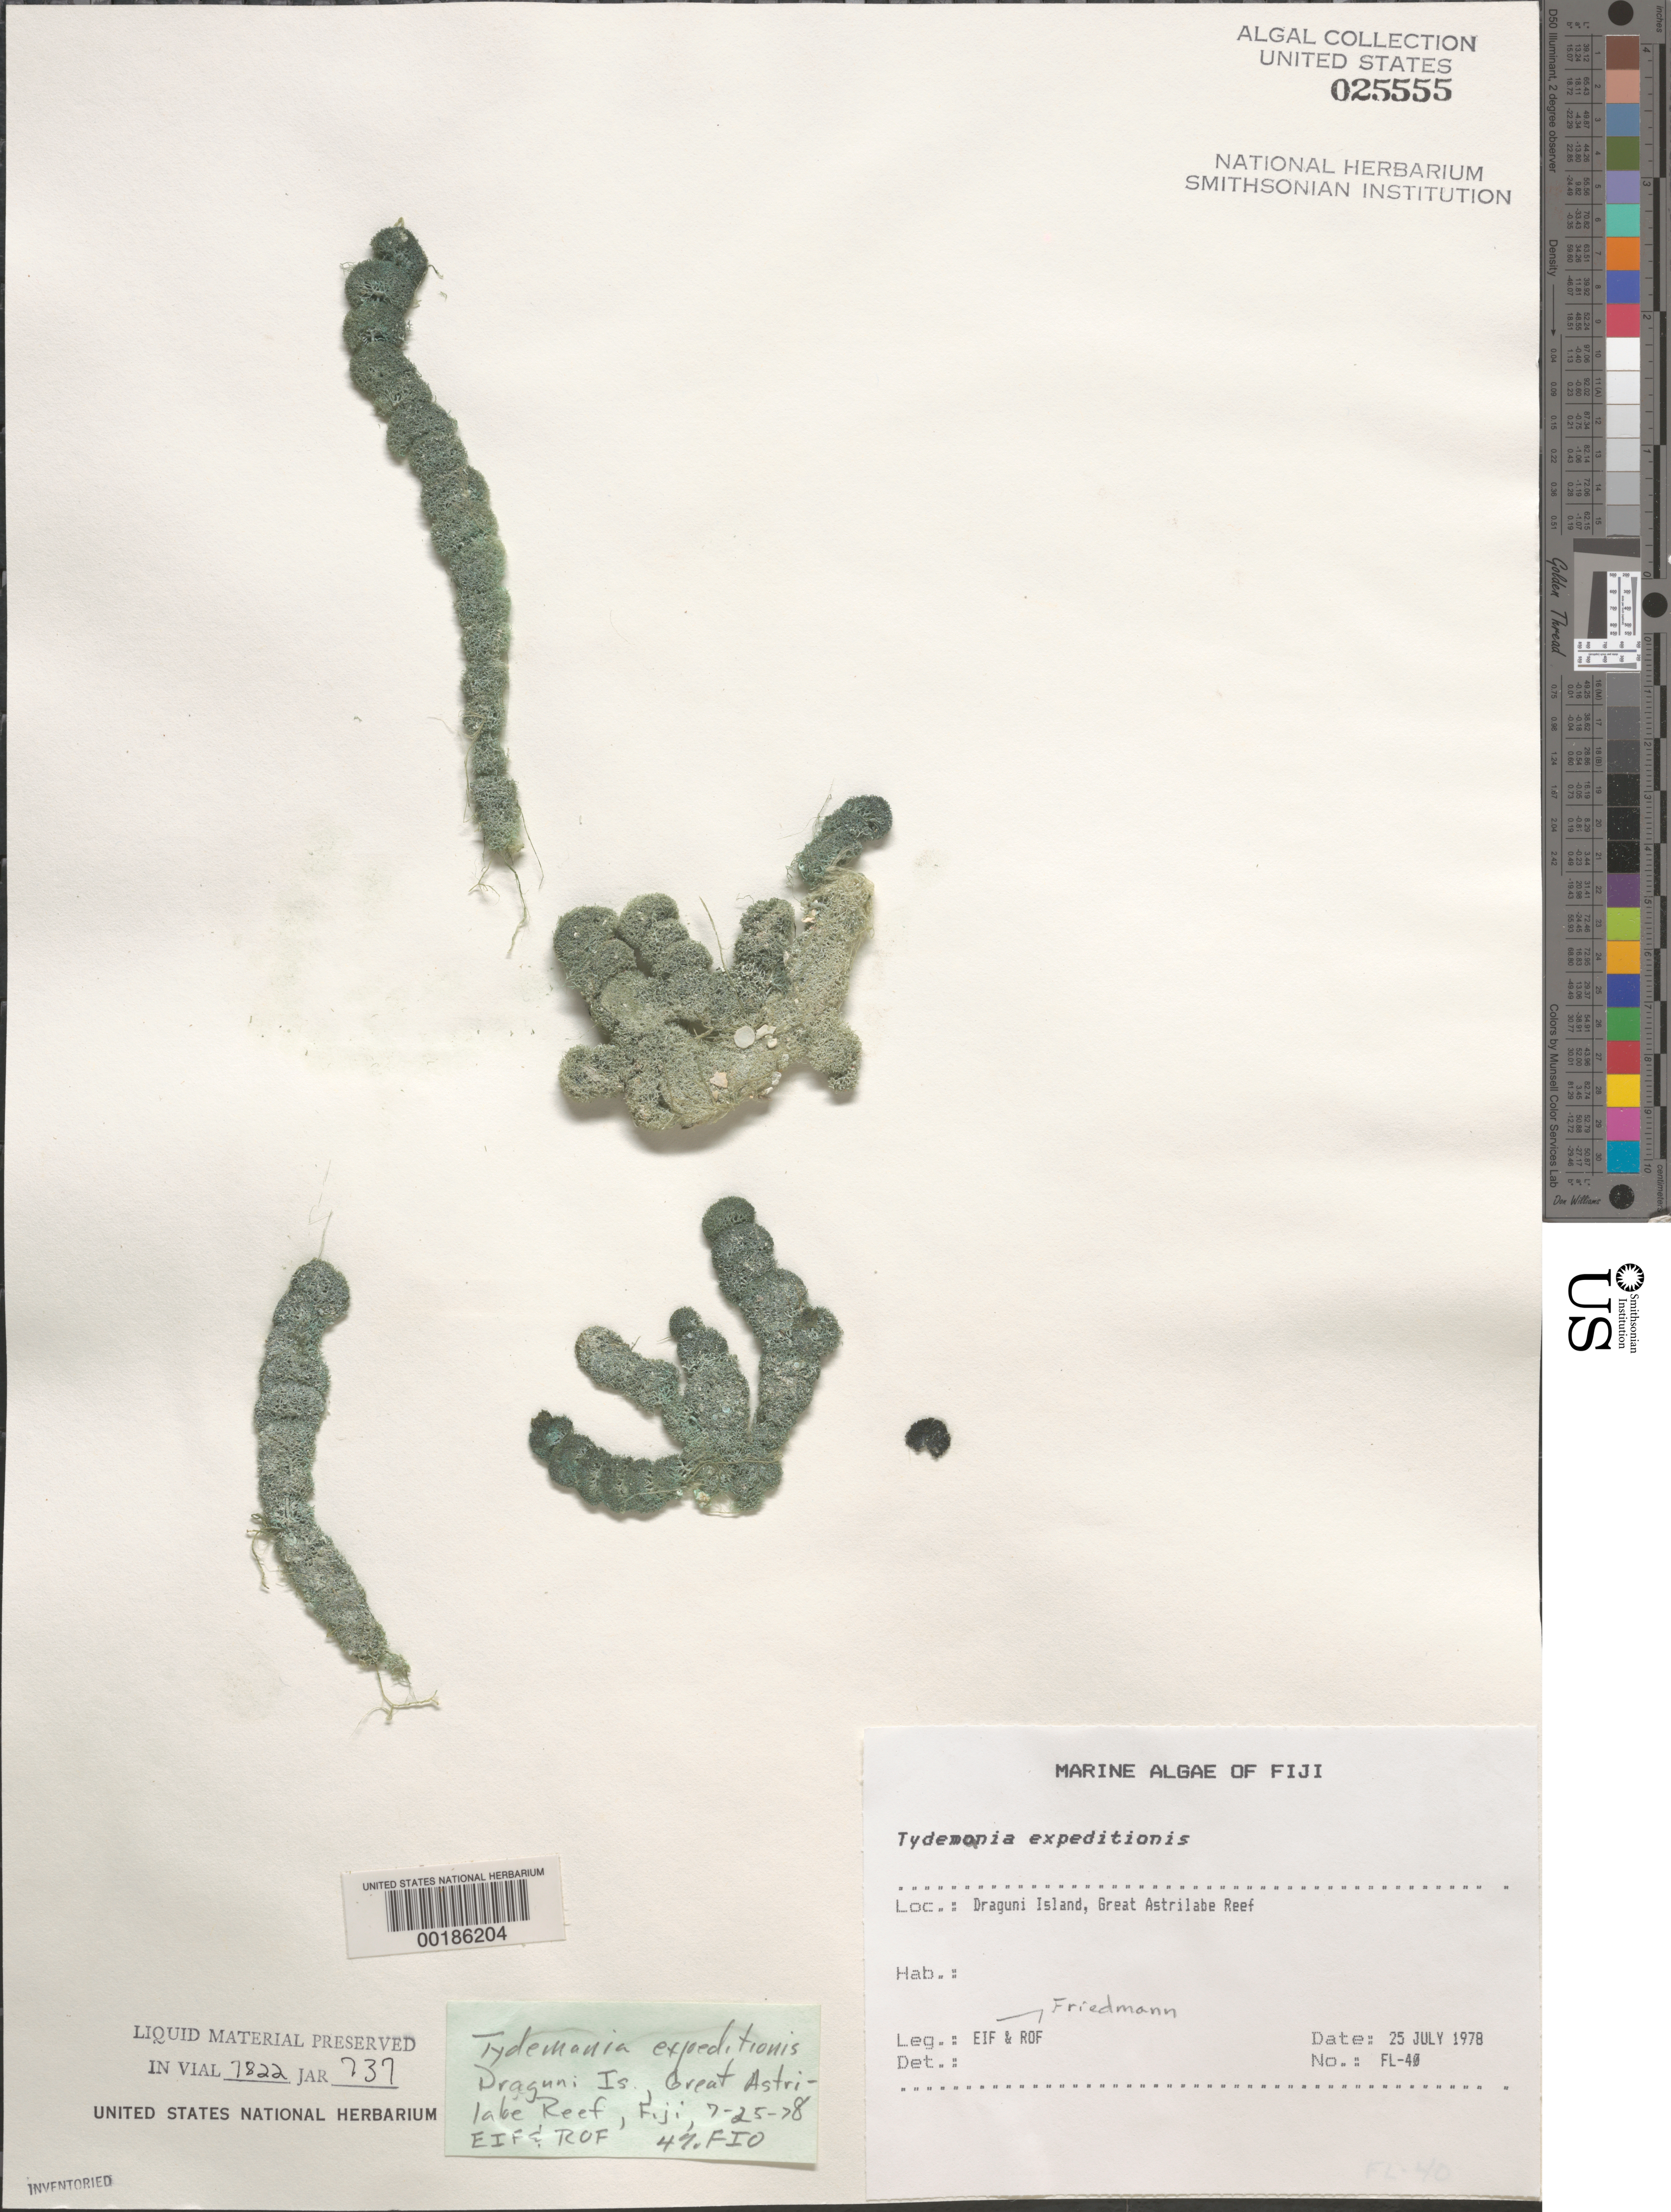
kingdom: Plantae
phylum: Chlorophyta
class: Ulvophyceae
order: Bryopsidales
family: Udoteaceae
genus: Tydemania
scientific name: Tydemania expeditionis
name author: Weber Bosse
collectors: E. Friedmann & R. Friedmann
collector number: Fl-40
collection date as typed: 25 Jul 1978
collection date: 1978-07-25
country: Fiji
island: Dravuni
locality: Draguni island, great astrilabe reef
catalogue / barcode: US 25555